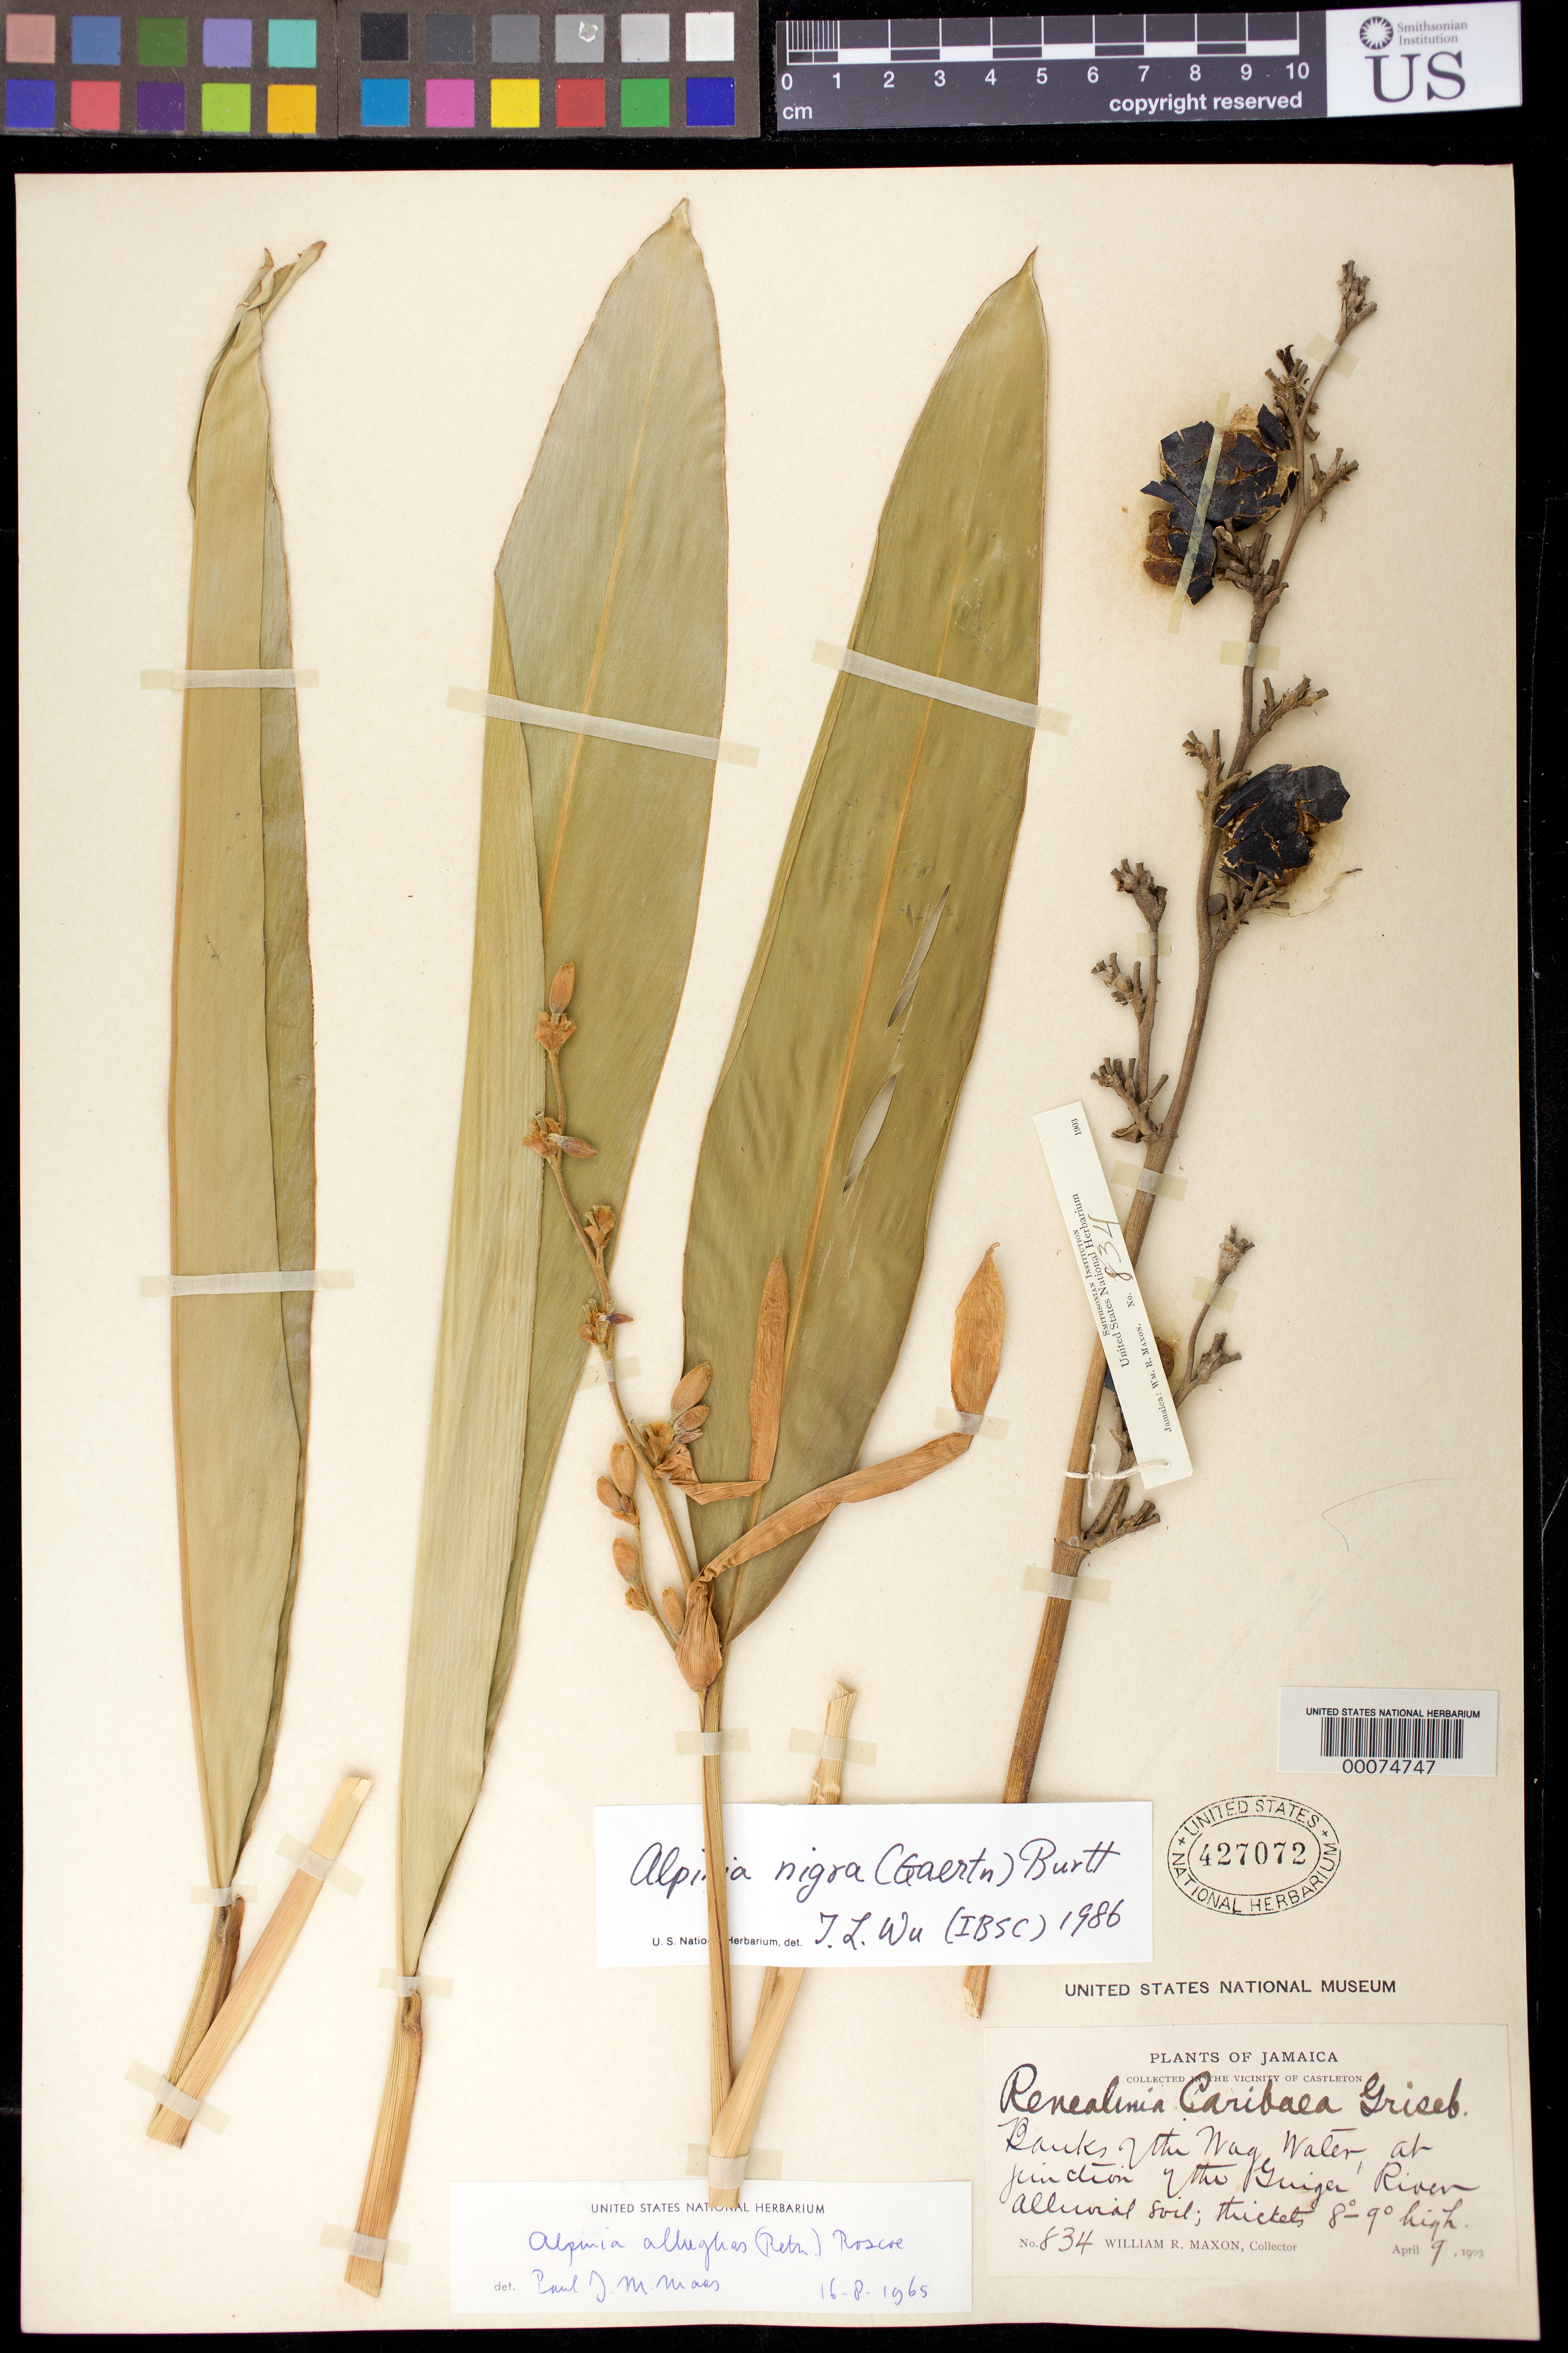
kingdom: Plantae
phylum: Tracheophyta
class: Liliopsida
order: Zingiberales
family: Zingiberaceae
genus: Alpinia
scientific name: Alpinia nigra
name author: (Gaertn.) B.L. Burtt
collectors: W. R. Maxon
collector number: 834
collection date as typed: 09 Apr 1903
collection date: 1903-04-09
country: Jamaica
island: Greater Antilles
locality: Banks of the wag water, at junction of the guiga river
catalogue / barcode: US 427072